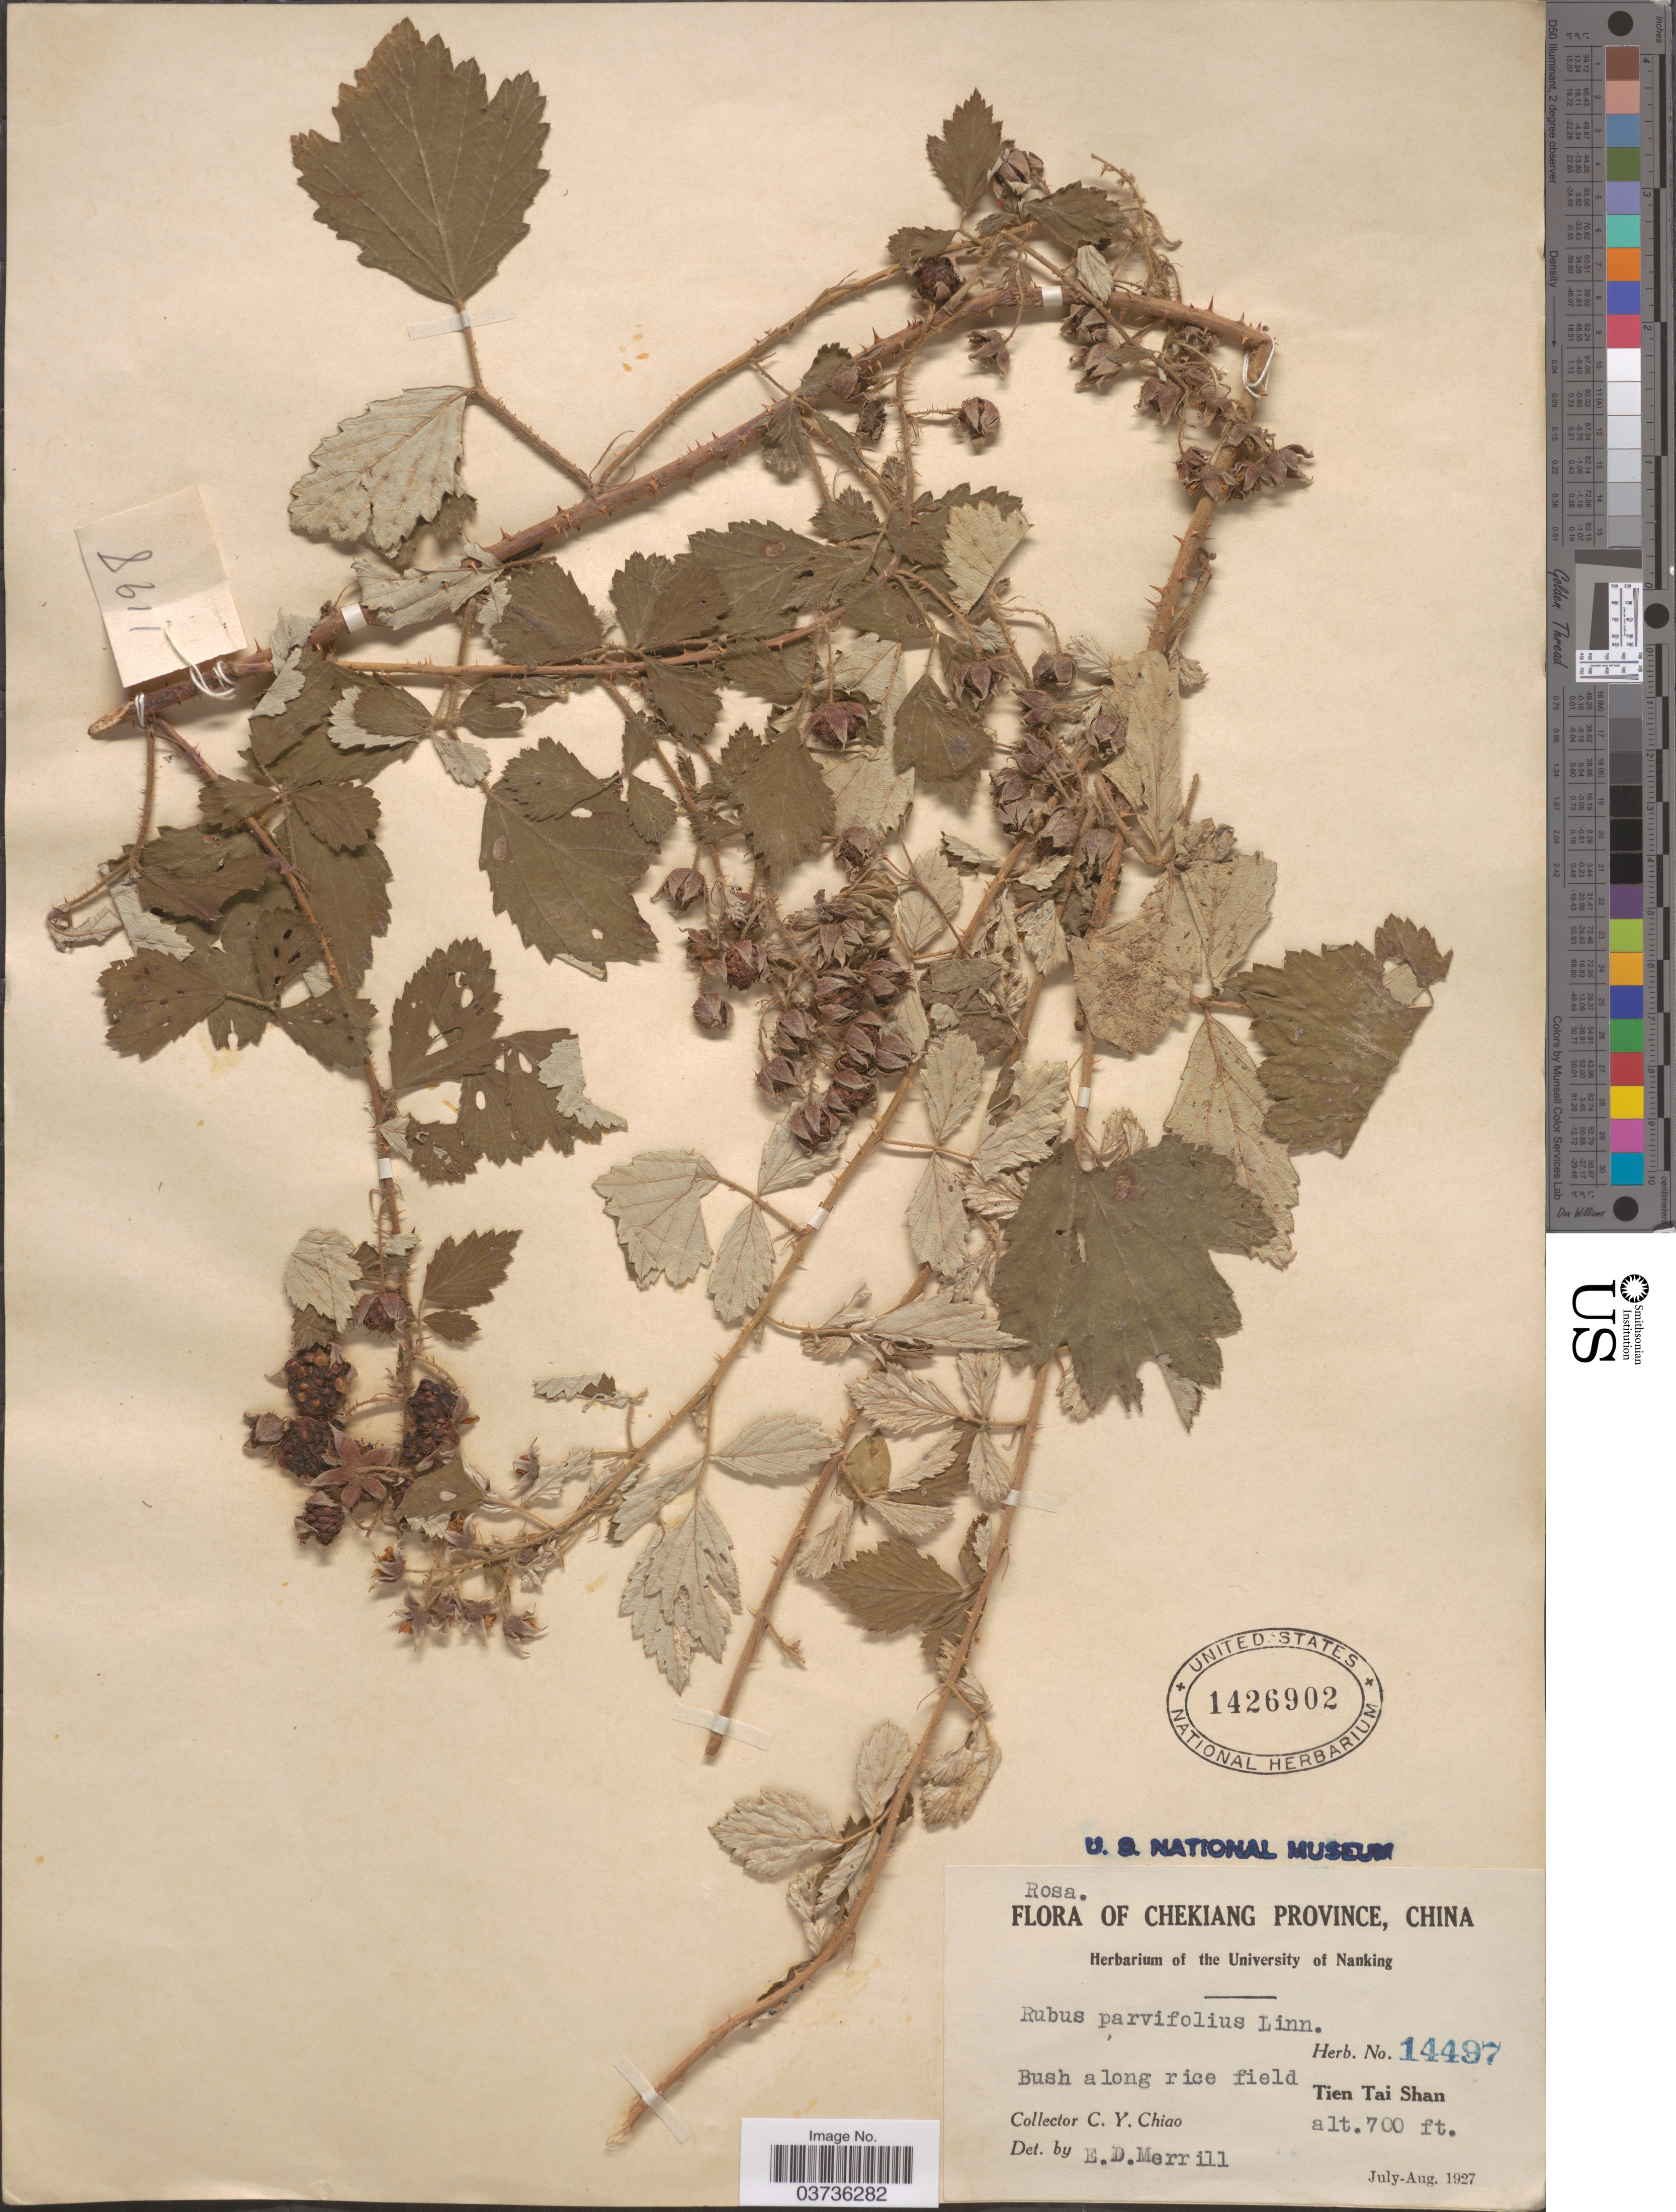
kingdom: Plantae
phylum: Tracheophyta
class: Magnoliopsida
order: Rosales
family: Rosaceae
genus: Rubus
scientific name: Rubus parvifolius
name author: L.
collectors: C. Y. Chiao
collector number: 14497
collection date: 1927-07/1927-08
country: China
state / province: Zhejiang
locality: Chekiang Province. Bush along rice field, Tien Tai Shan.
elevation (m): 213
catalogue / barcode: US 1426902